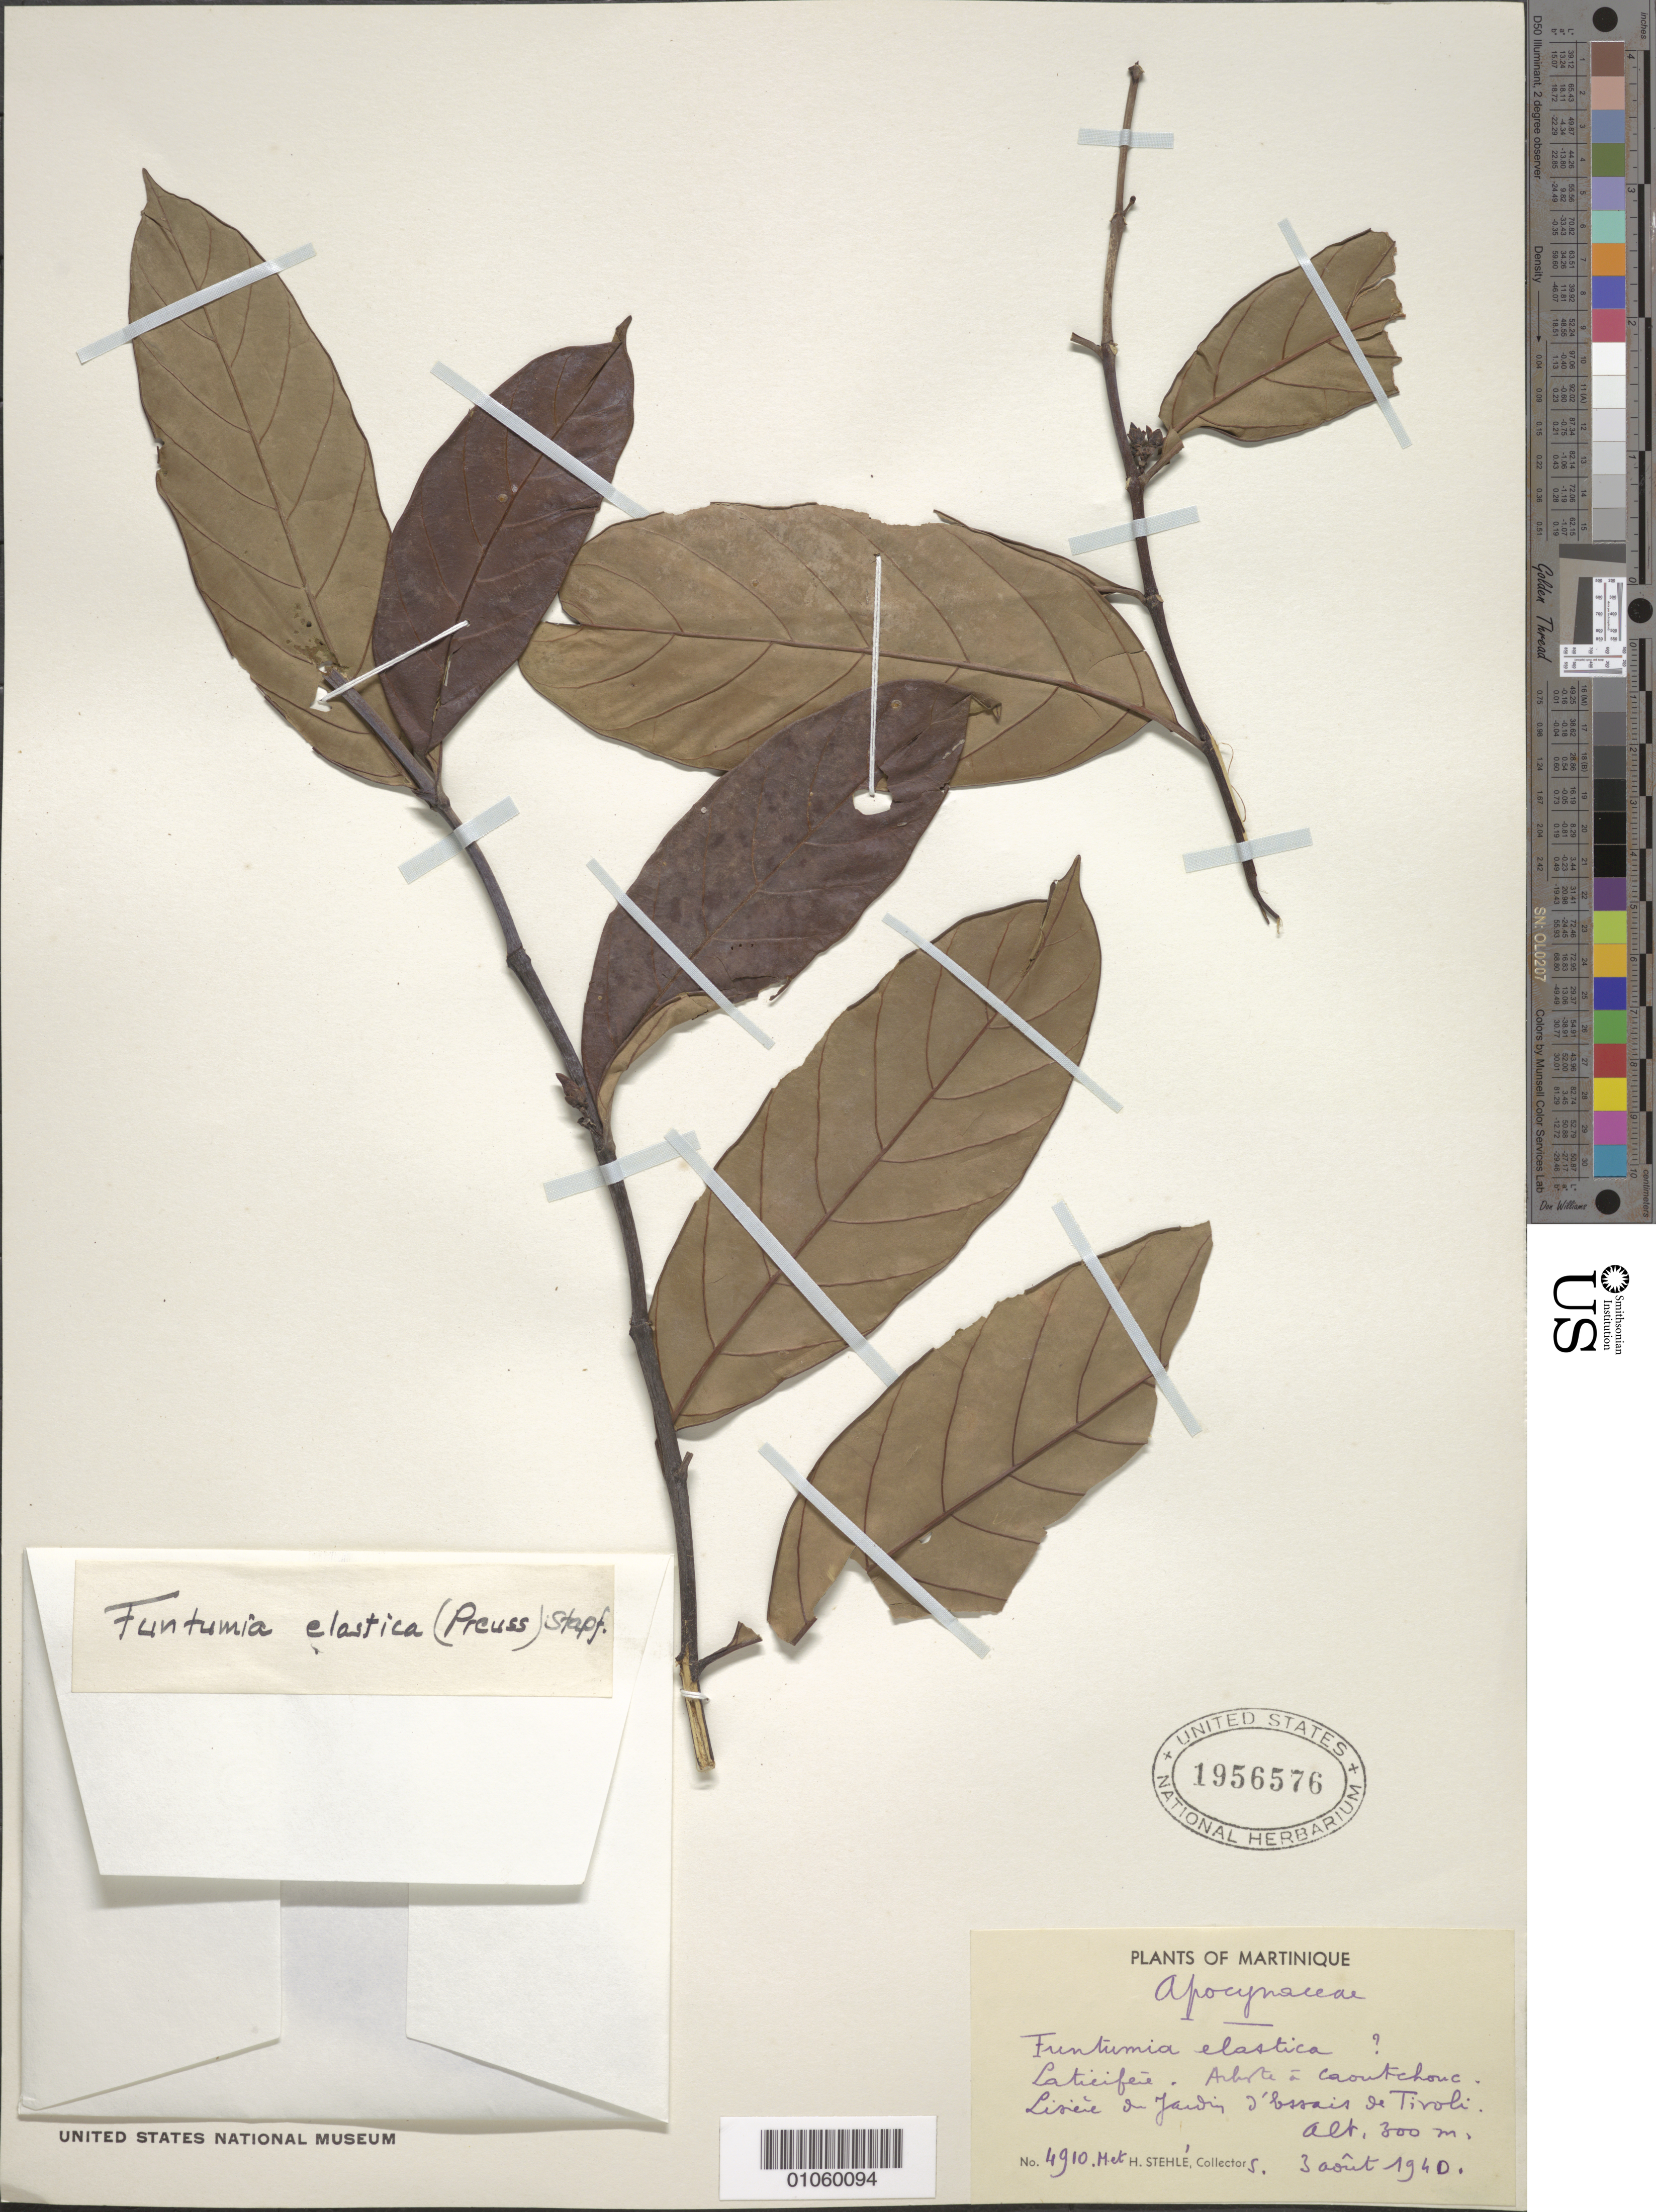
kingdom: Plantae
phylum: Tracheophyta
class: Magnoliopsida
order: Gentianales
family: Apocynaceae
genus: Funtumia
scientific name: Funtumia elastica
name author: Stapf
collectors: H. Stehlé & M. Stehlé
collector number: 4910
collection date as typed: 03 Aug 1940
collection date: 1940-08-03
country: Martinique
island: Martinique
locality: Jardin de Tivoli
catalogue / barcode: US 1956576